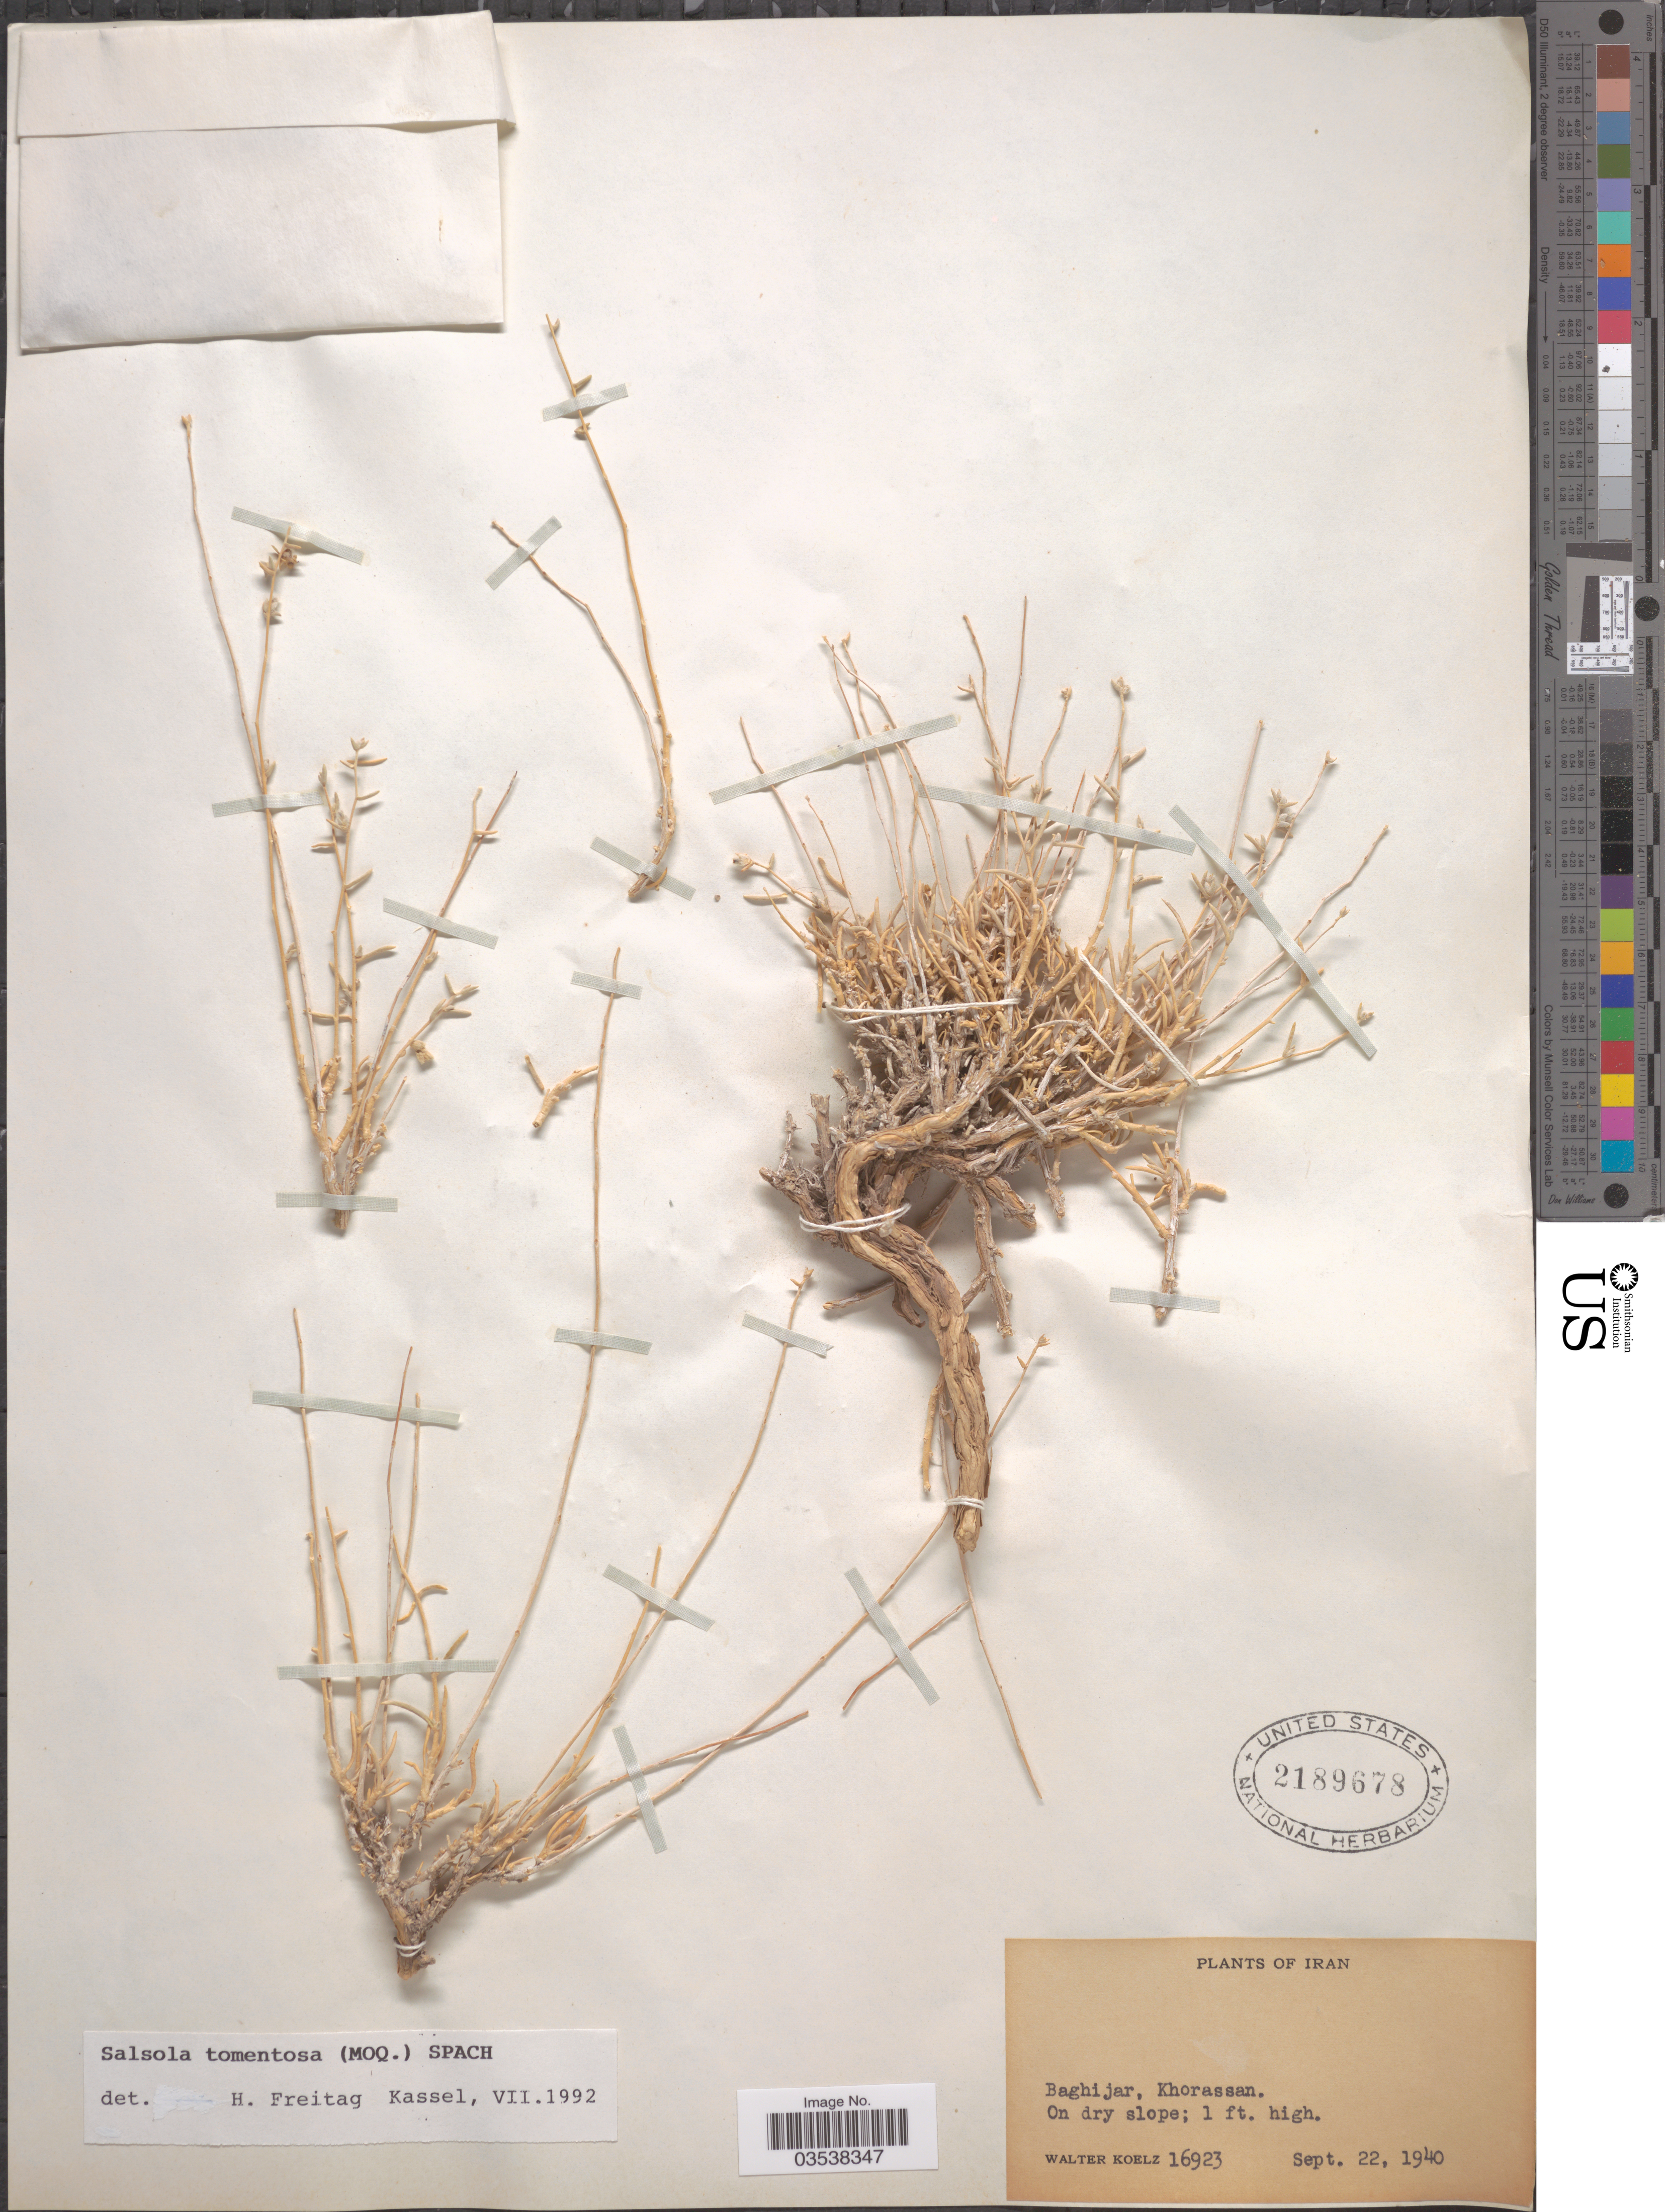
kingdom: Plantae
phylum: Tracheophyta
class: Magnoliopsida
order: Caryophyllales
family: Amaranthaceae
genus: Kaviria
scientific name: Kaviria tomentosa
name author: (Moq.) Akhani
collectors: W. N. Koelz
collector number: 16923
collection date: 1940-09-22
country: Iran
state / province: Khorasan [obsolete]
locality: Baghijar, Khorassan.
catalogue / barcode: US 2189678